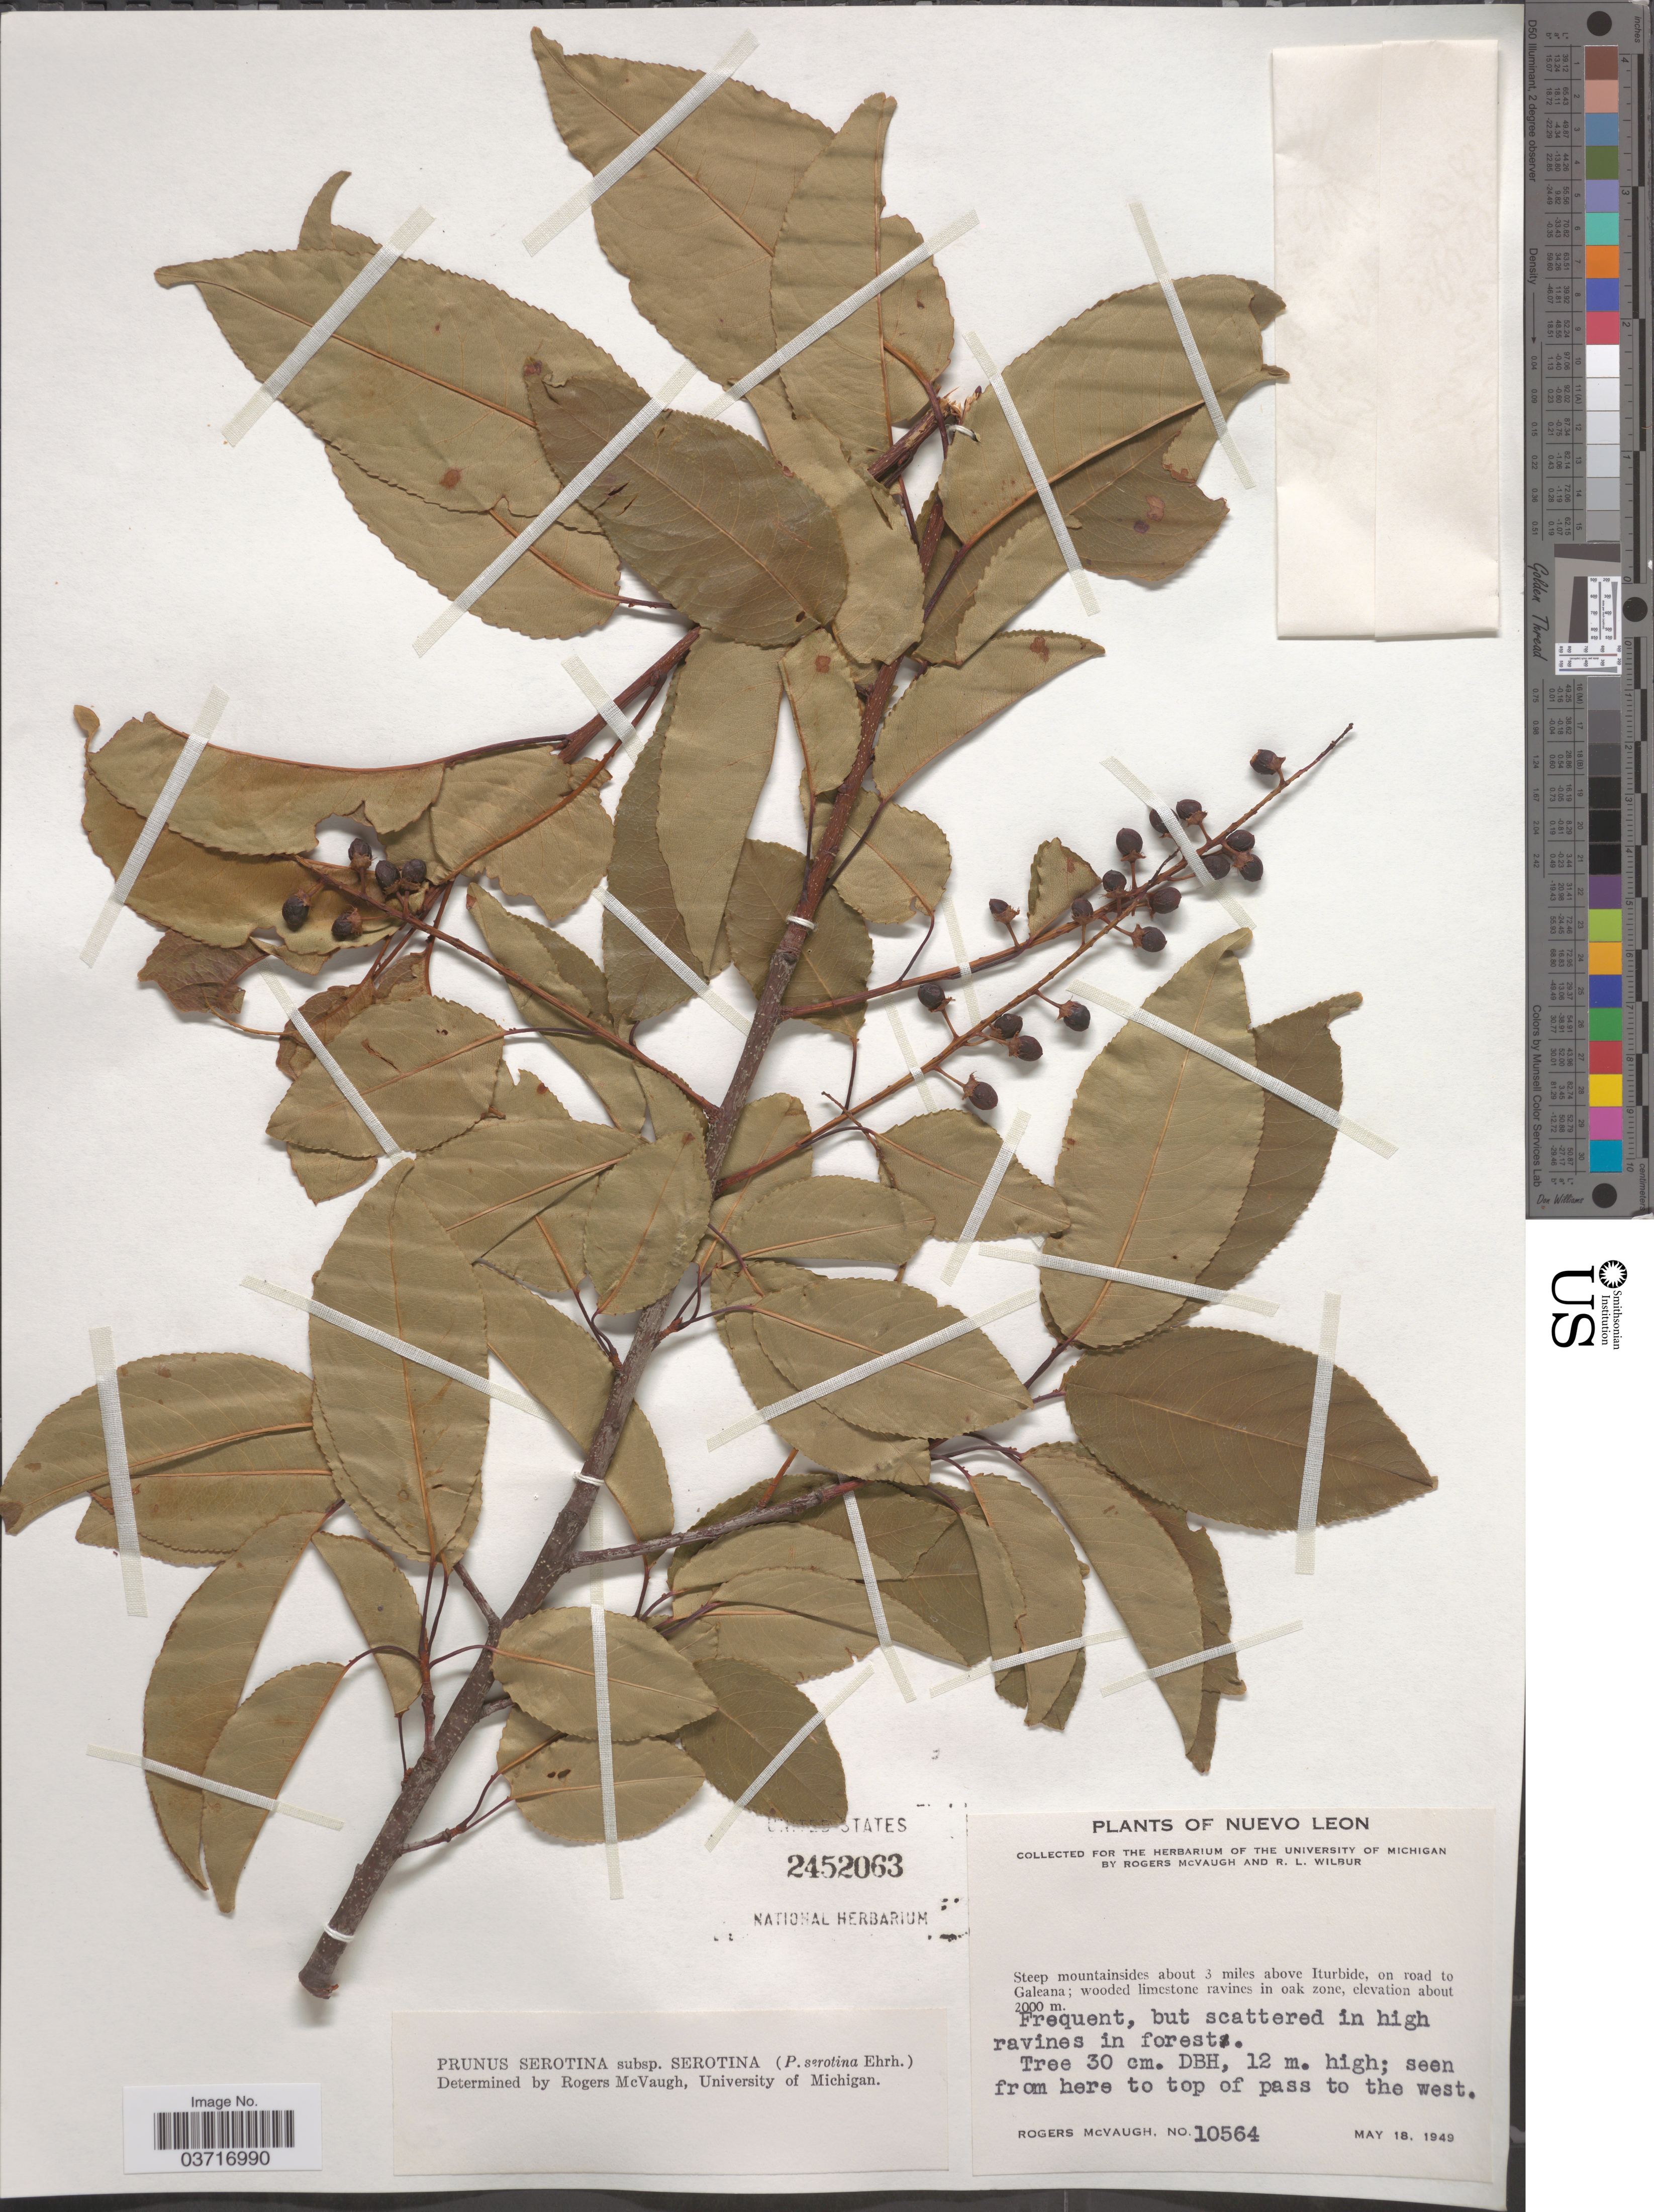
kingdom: Plantae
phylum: Tracheophyta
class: Magnoliopsida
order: Rosales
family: Rosaceae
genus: Prunus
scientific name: Prunus serotina var. serotina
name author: Ehrh.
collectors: R. McVaugh & R. L. Wilbur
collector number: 10564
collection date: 1949-05-18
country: Mexico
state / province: Nuevo León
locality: About 3 miles above Iturbide, on road to Galeana.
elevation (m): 2000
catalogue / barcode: US 2452063